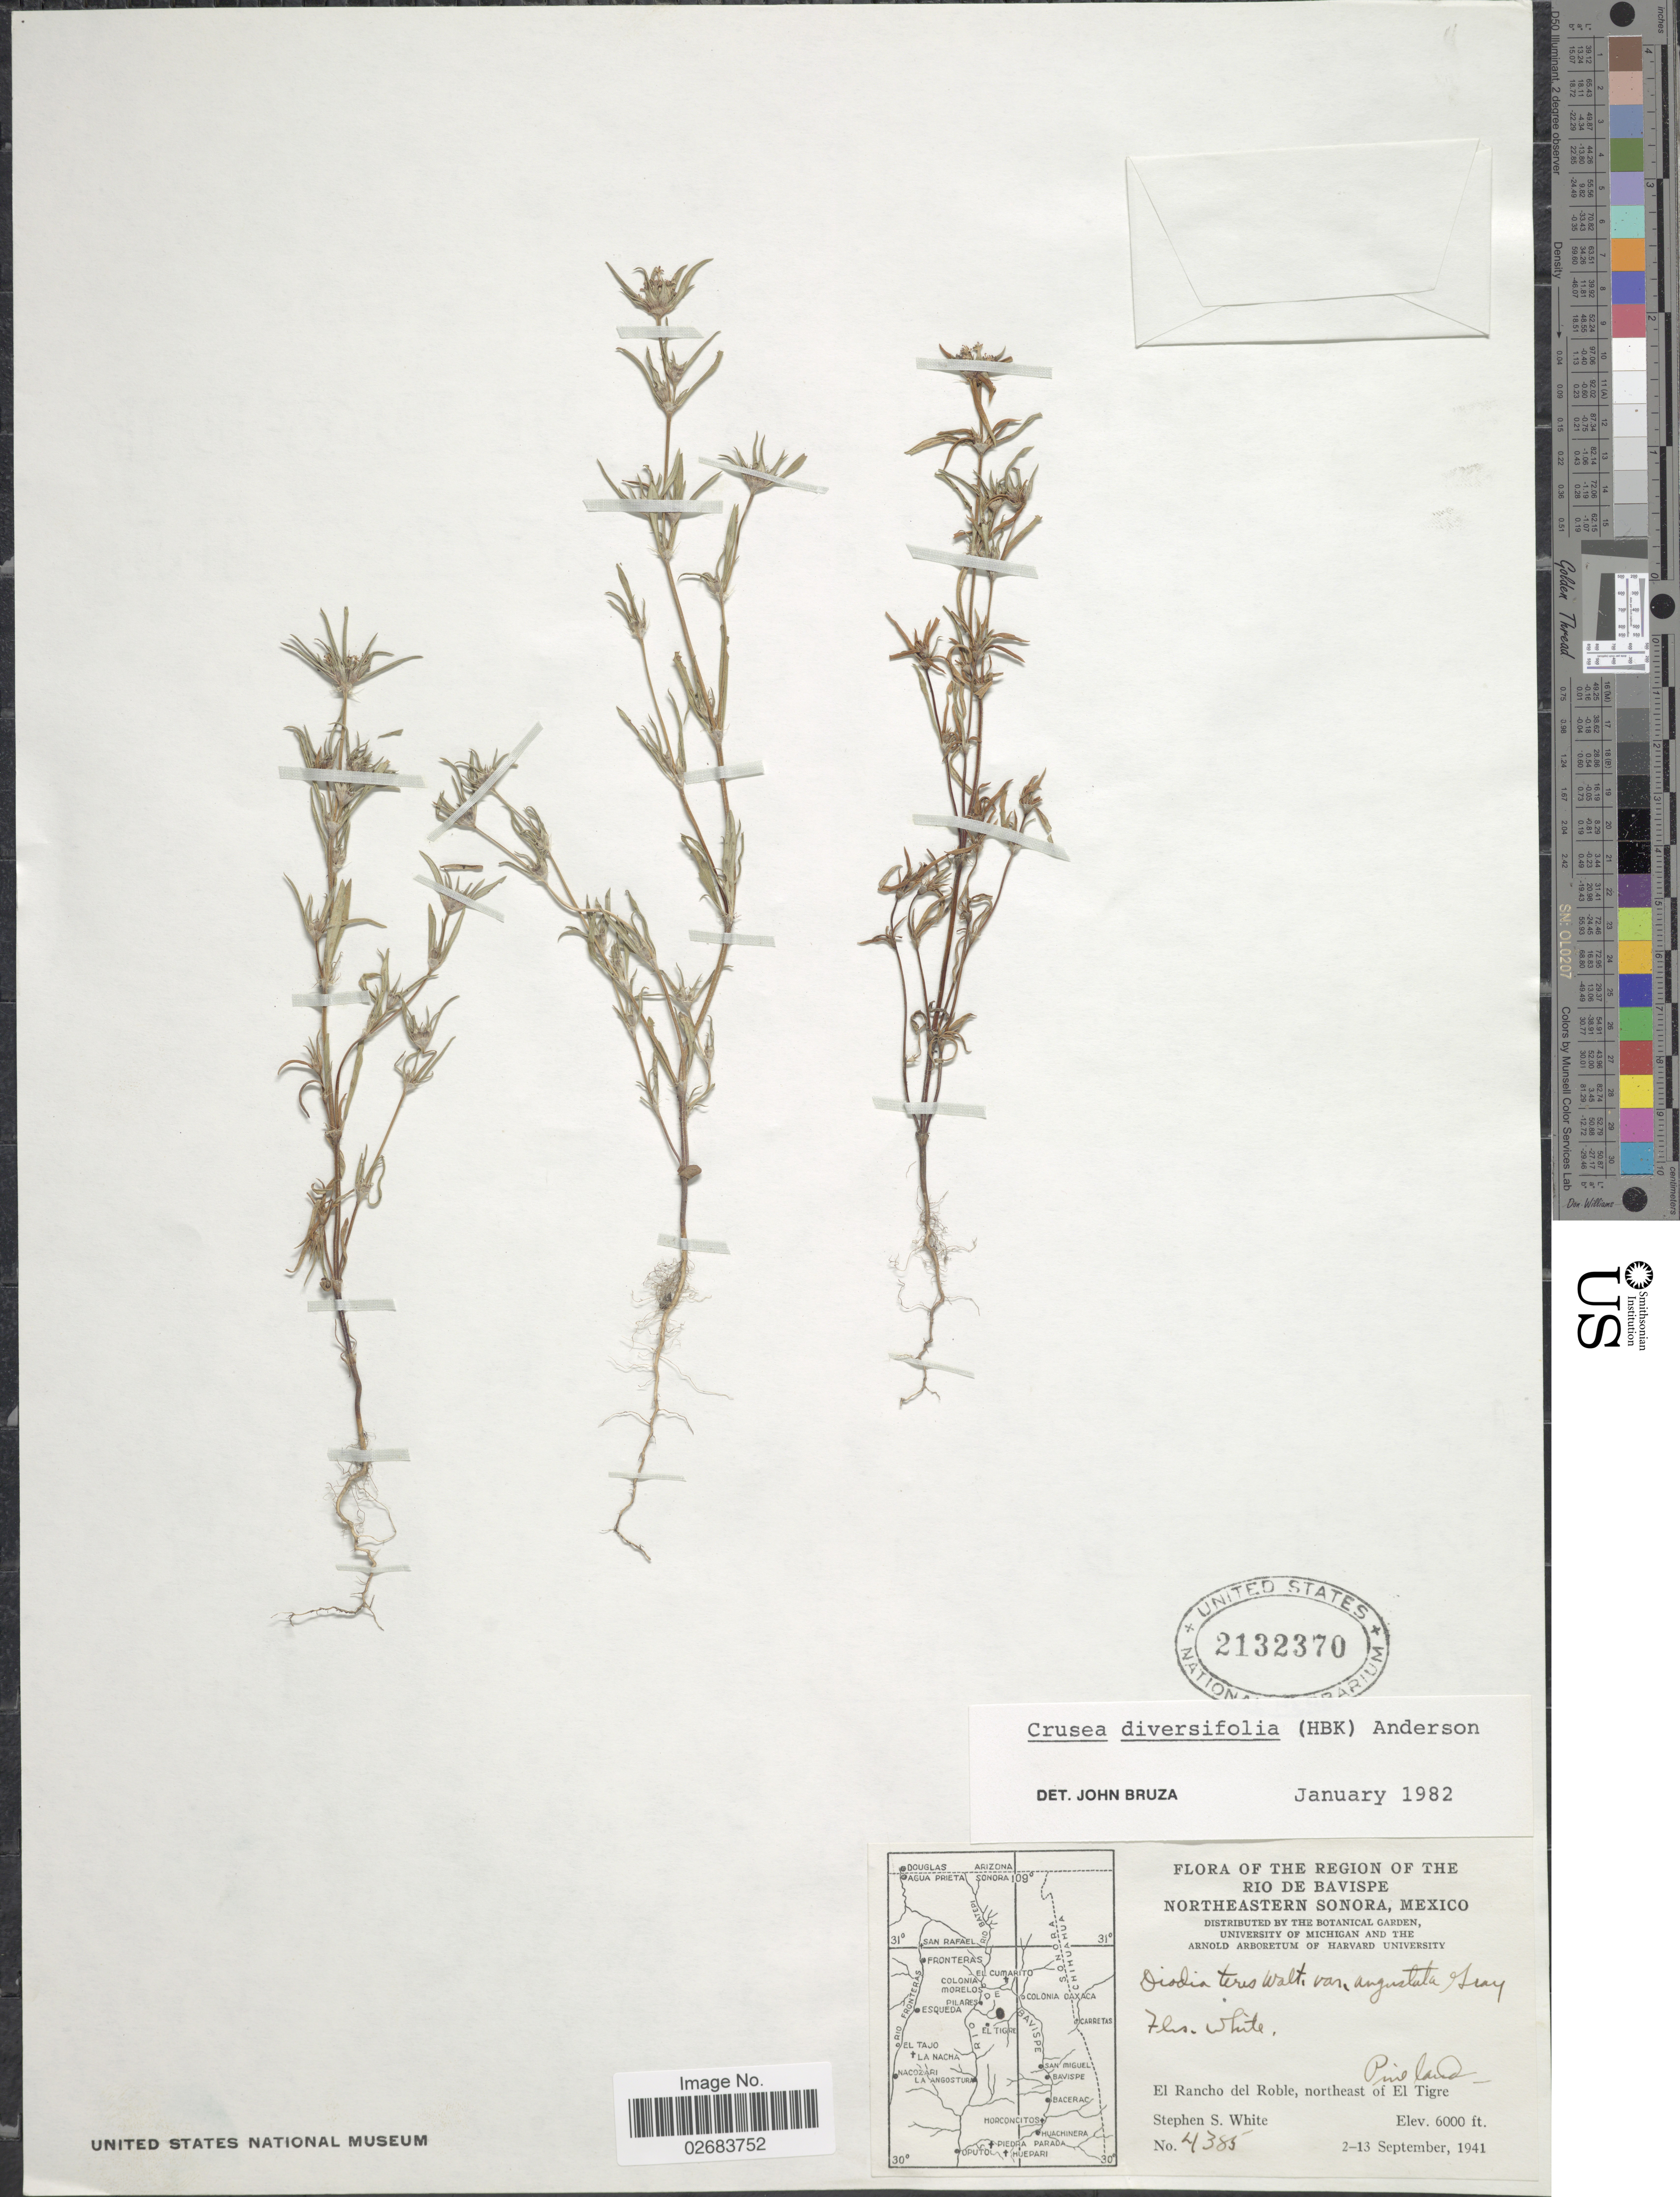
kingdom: Plantae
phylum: Tracheophyta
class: Magnoliopsida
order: Gentianales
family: Rubiaceae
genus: Crusea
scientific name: Crusea diversifolia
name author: (Kunth) W.R. Anderson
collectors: S. S. White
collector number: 4385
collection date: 1941-09-02/1941-09-13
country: Mexico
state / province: Sonora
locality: Region of the Rio de Bavispe. Northeastern Sonora. El Rancho del Roble, northeast of El Tigre - Pineland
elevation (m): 1829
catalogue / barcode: US 2132370